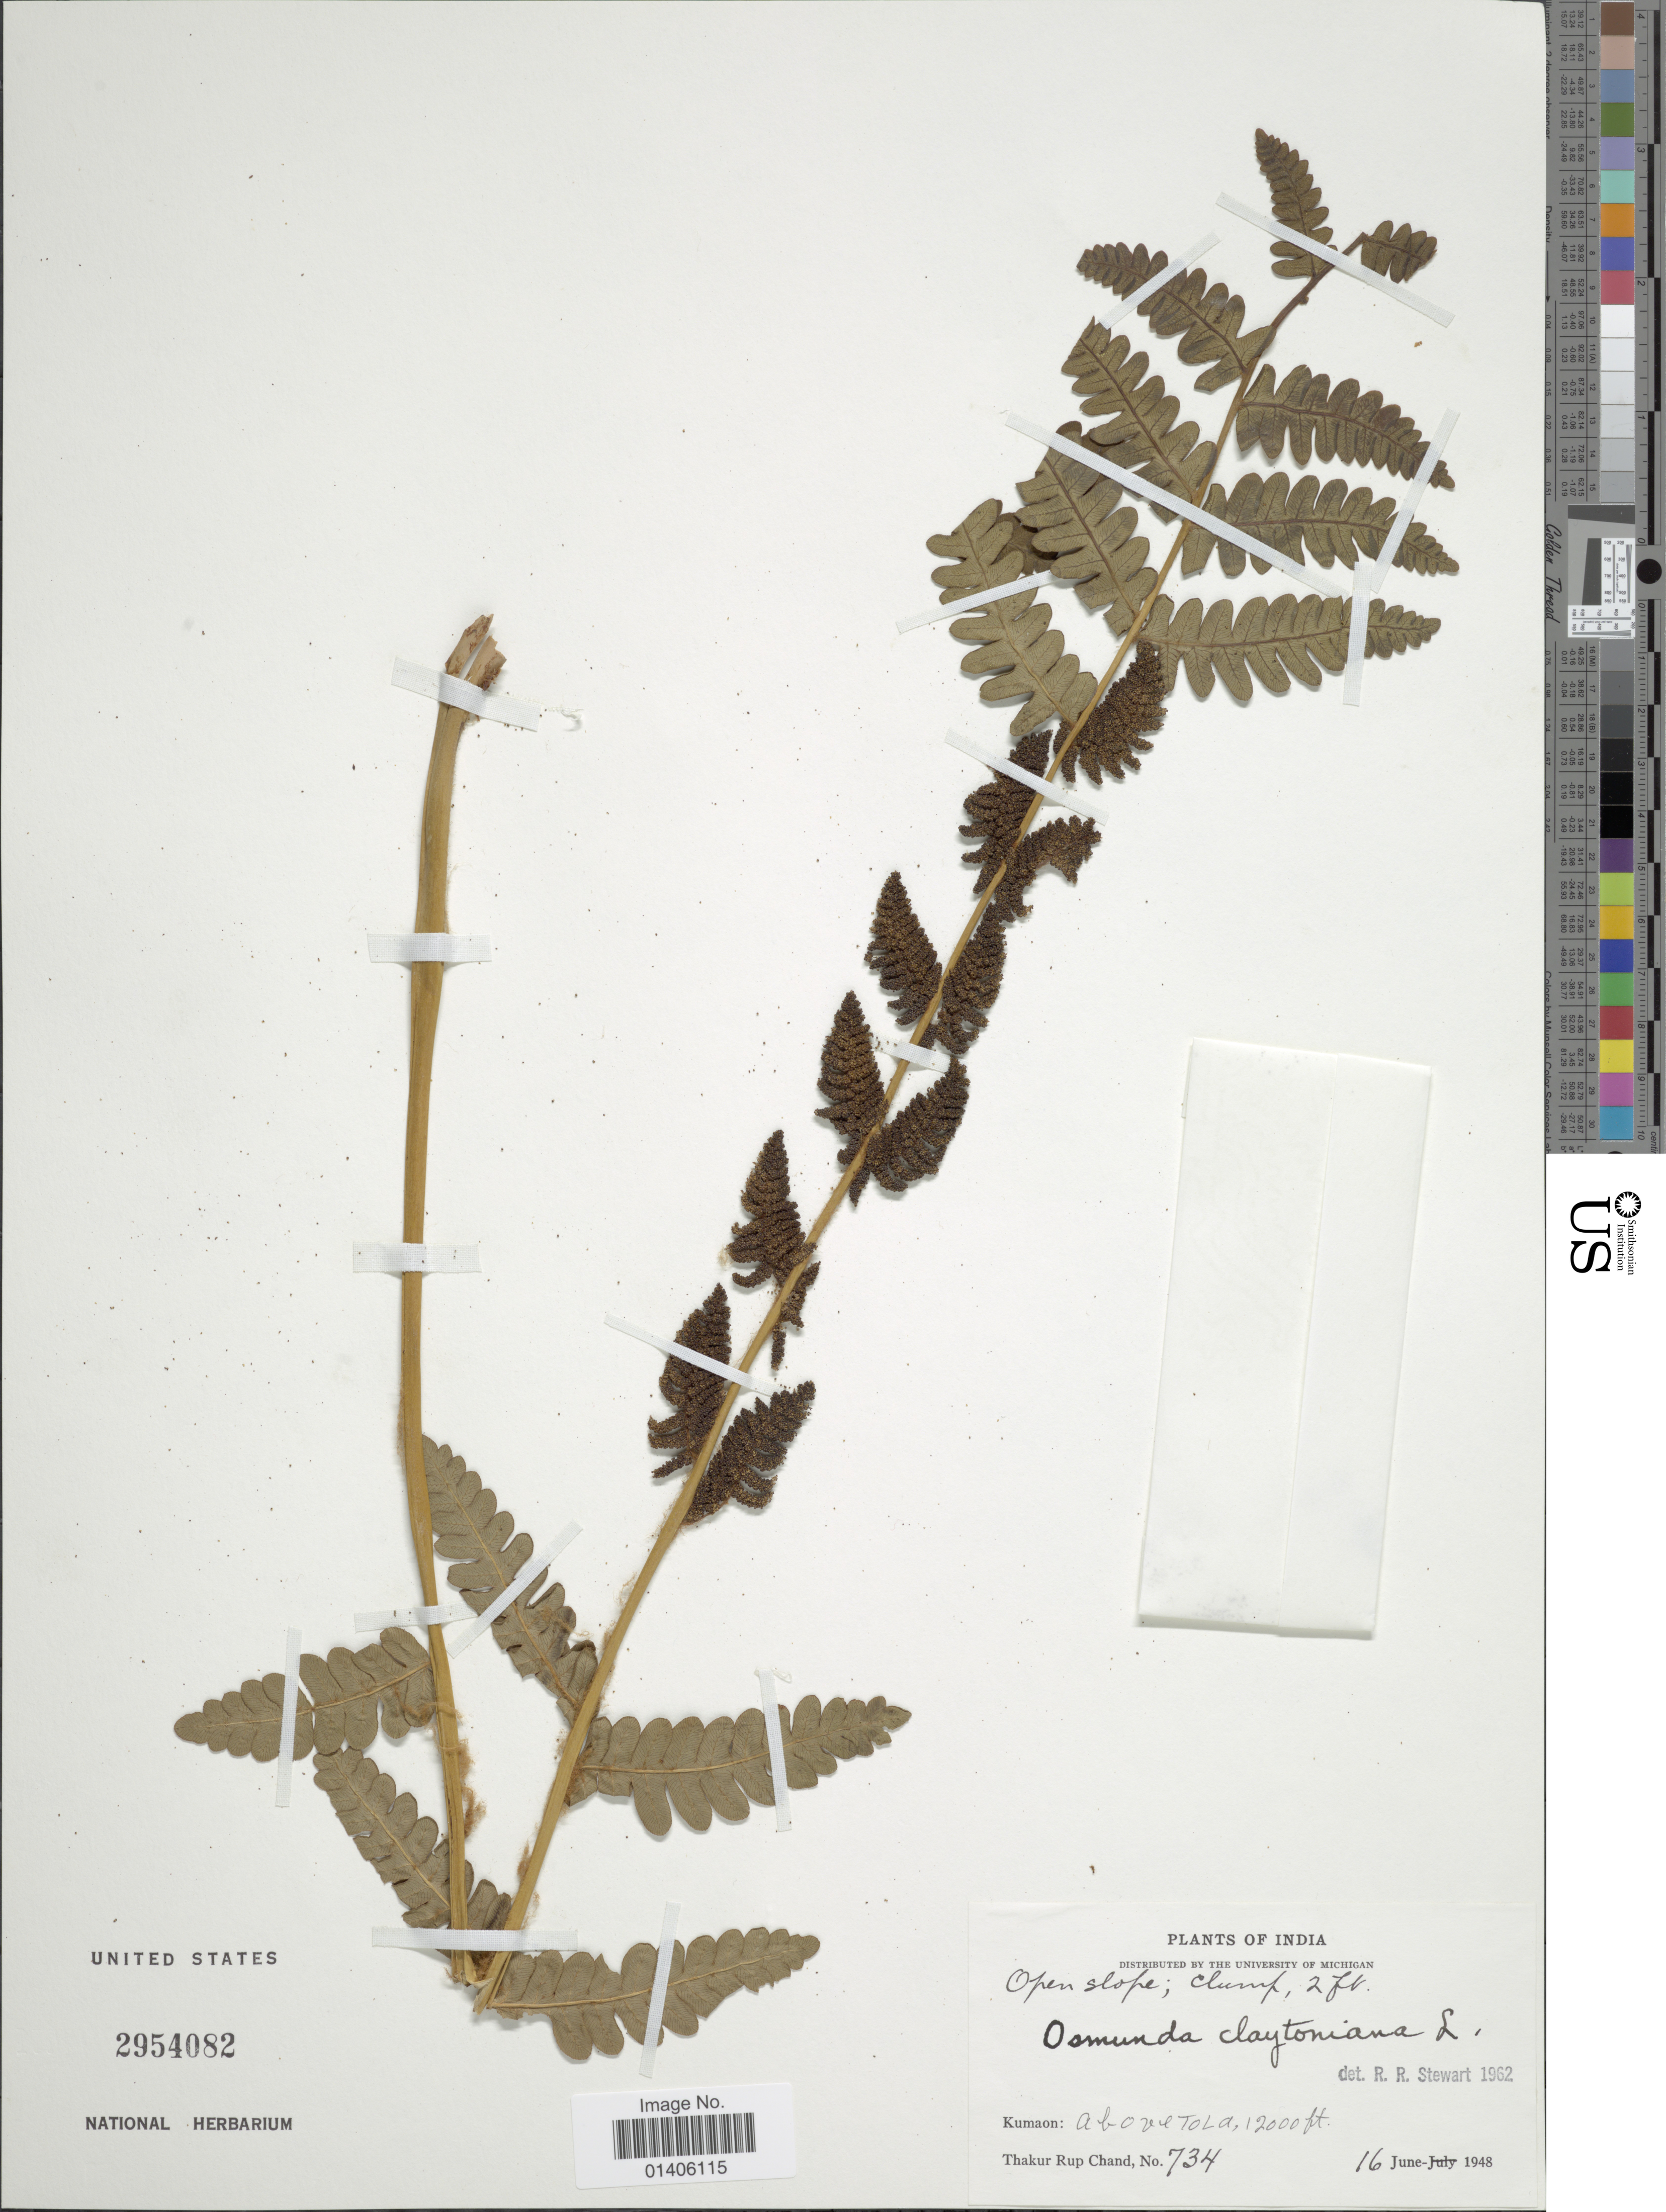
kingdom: Plantae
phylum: Tracheophyta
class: Polypodiopsida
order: Osmundales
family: Osmundaceae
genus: Osmunda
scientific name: Osmunda claytoniana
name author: (L.) Tagawa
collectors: T. R. Chand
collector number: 734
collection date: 1948-06-16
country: India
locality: Kumaon, Above Tola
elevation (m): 3658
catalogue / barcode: US 2954082